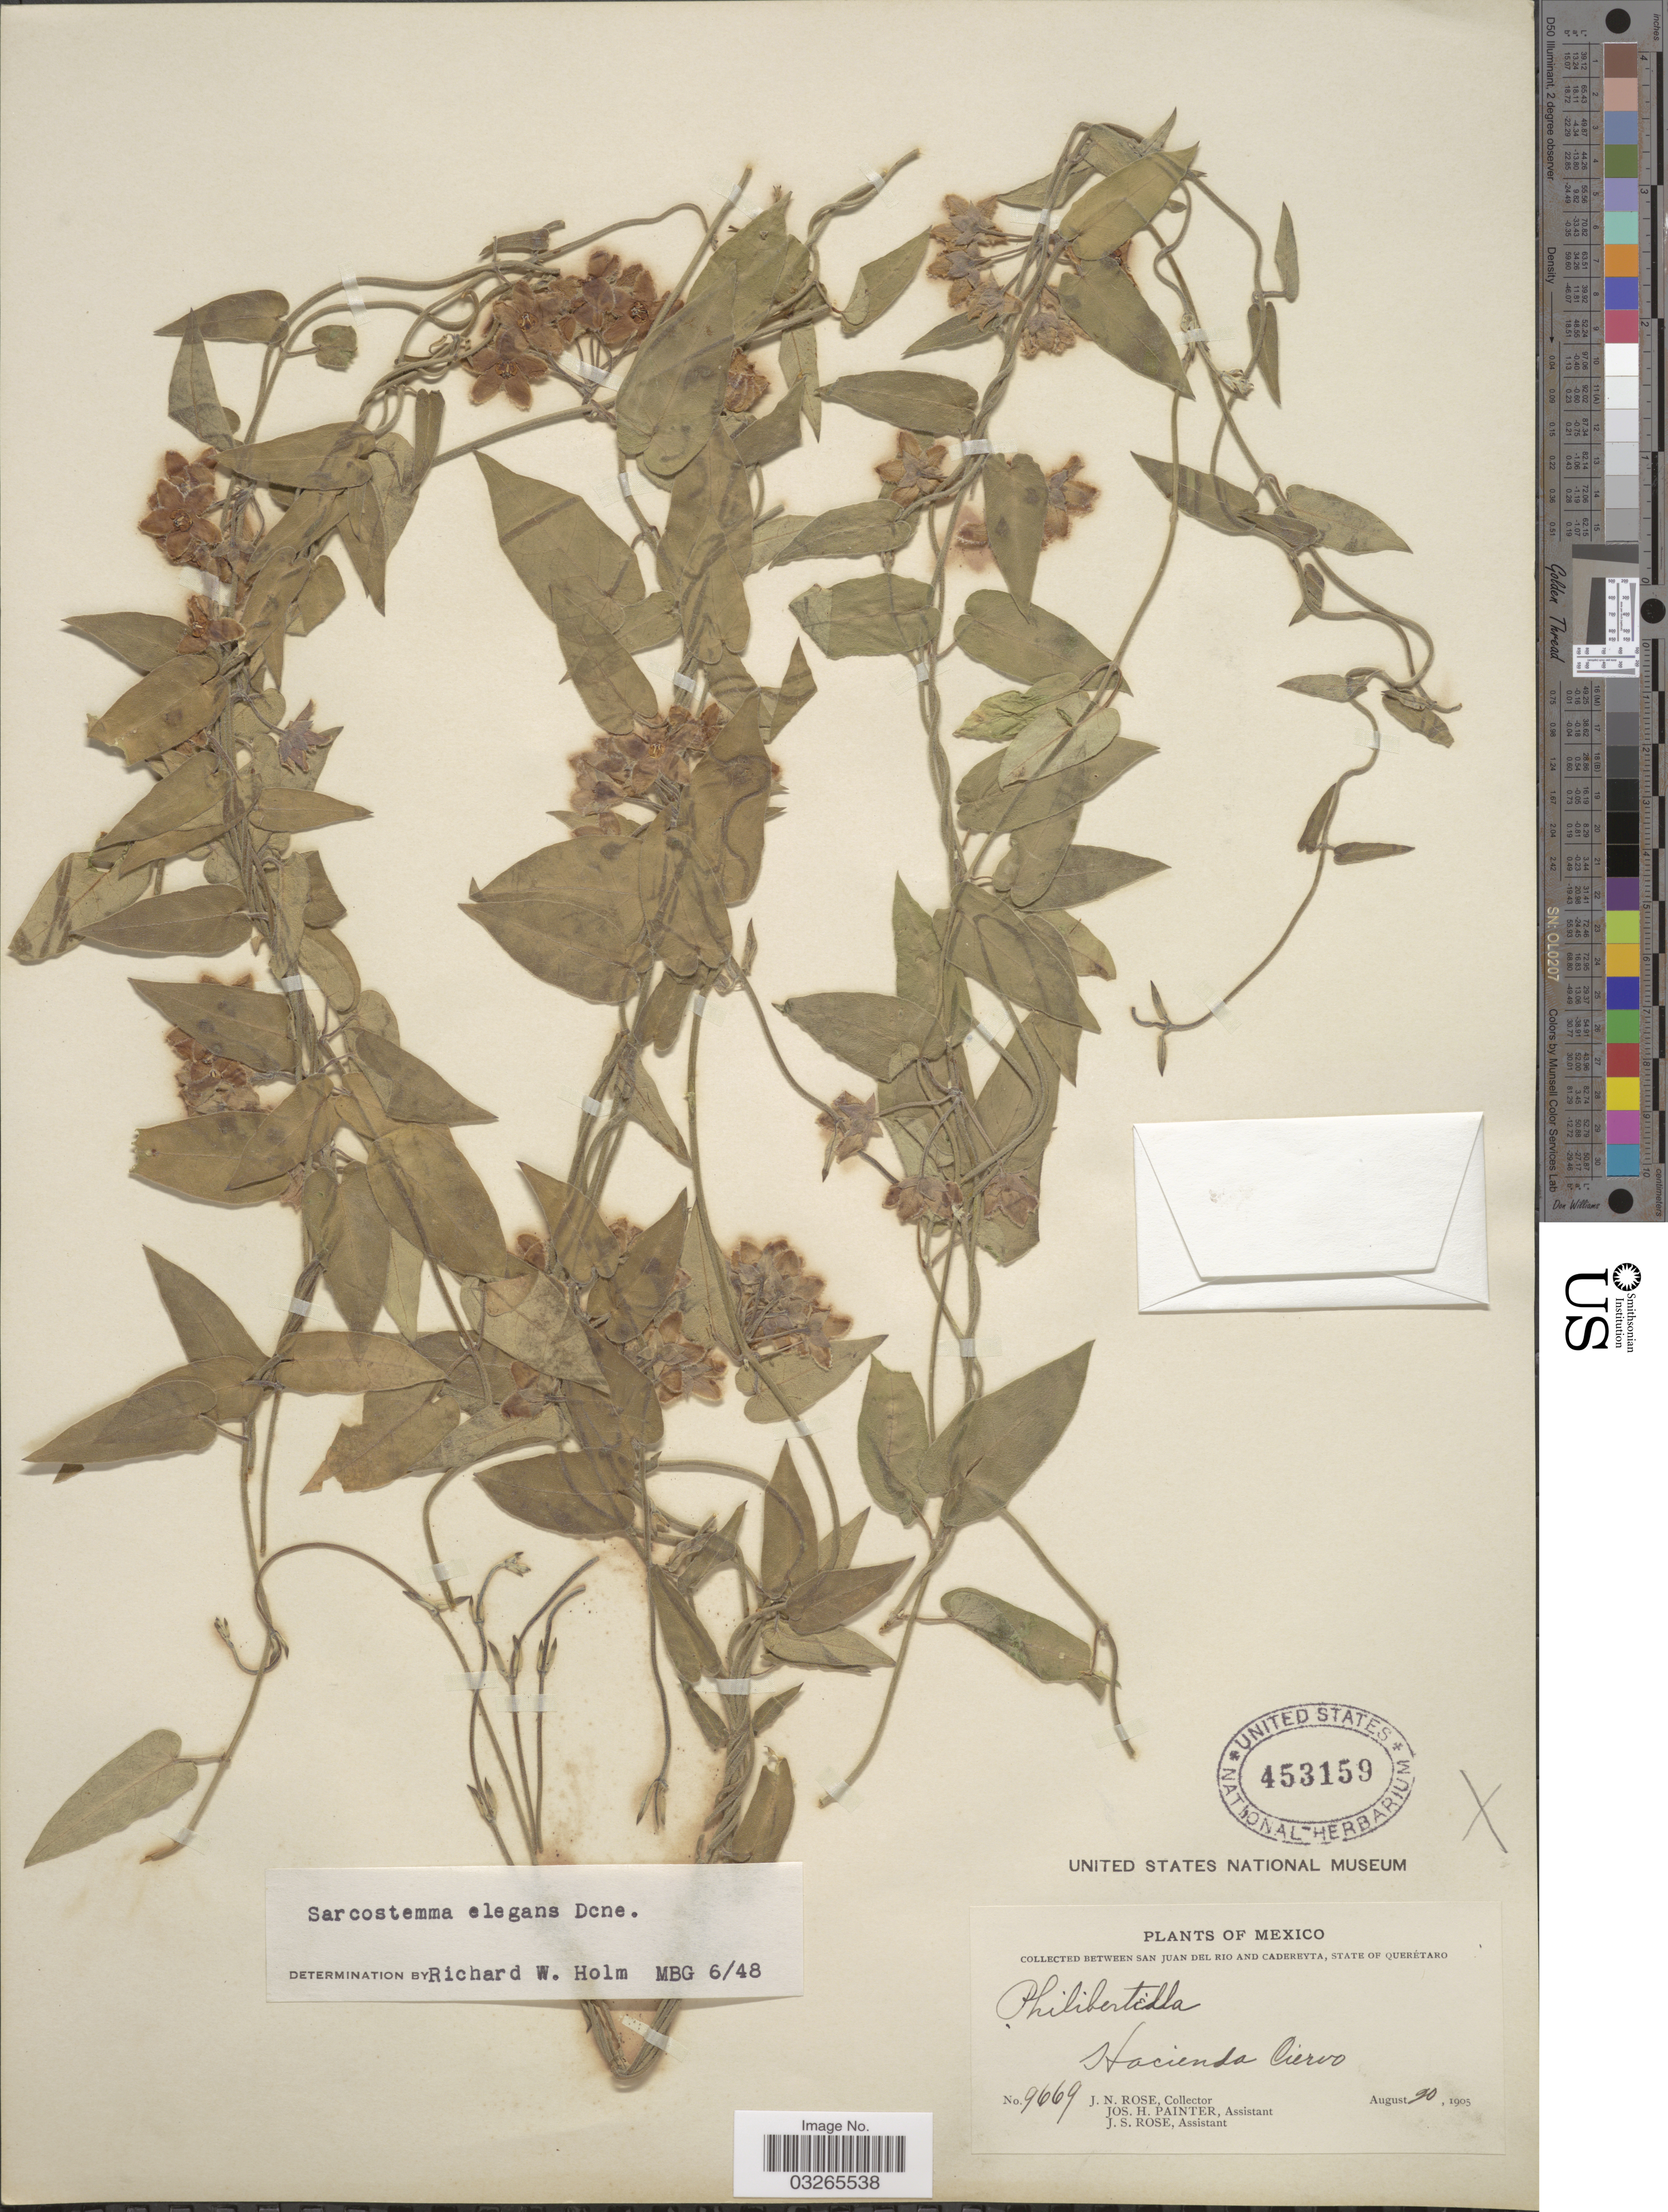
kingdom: Plantae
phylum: Tracheophyta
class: Magnoliopsida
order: Gentianales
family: Apocynaceae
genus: Sarcostemma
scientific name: Sarcostemma elegans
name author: Decne.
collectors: J. N. Rose, J. H. Painter & J. S. Rose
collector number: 9669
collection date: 1905-08-20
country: Mexico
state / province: Querétaro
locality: Between San Juan Del Rio And Cadereyta, Hacienda Ciervo.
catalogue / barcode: US 453159